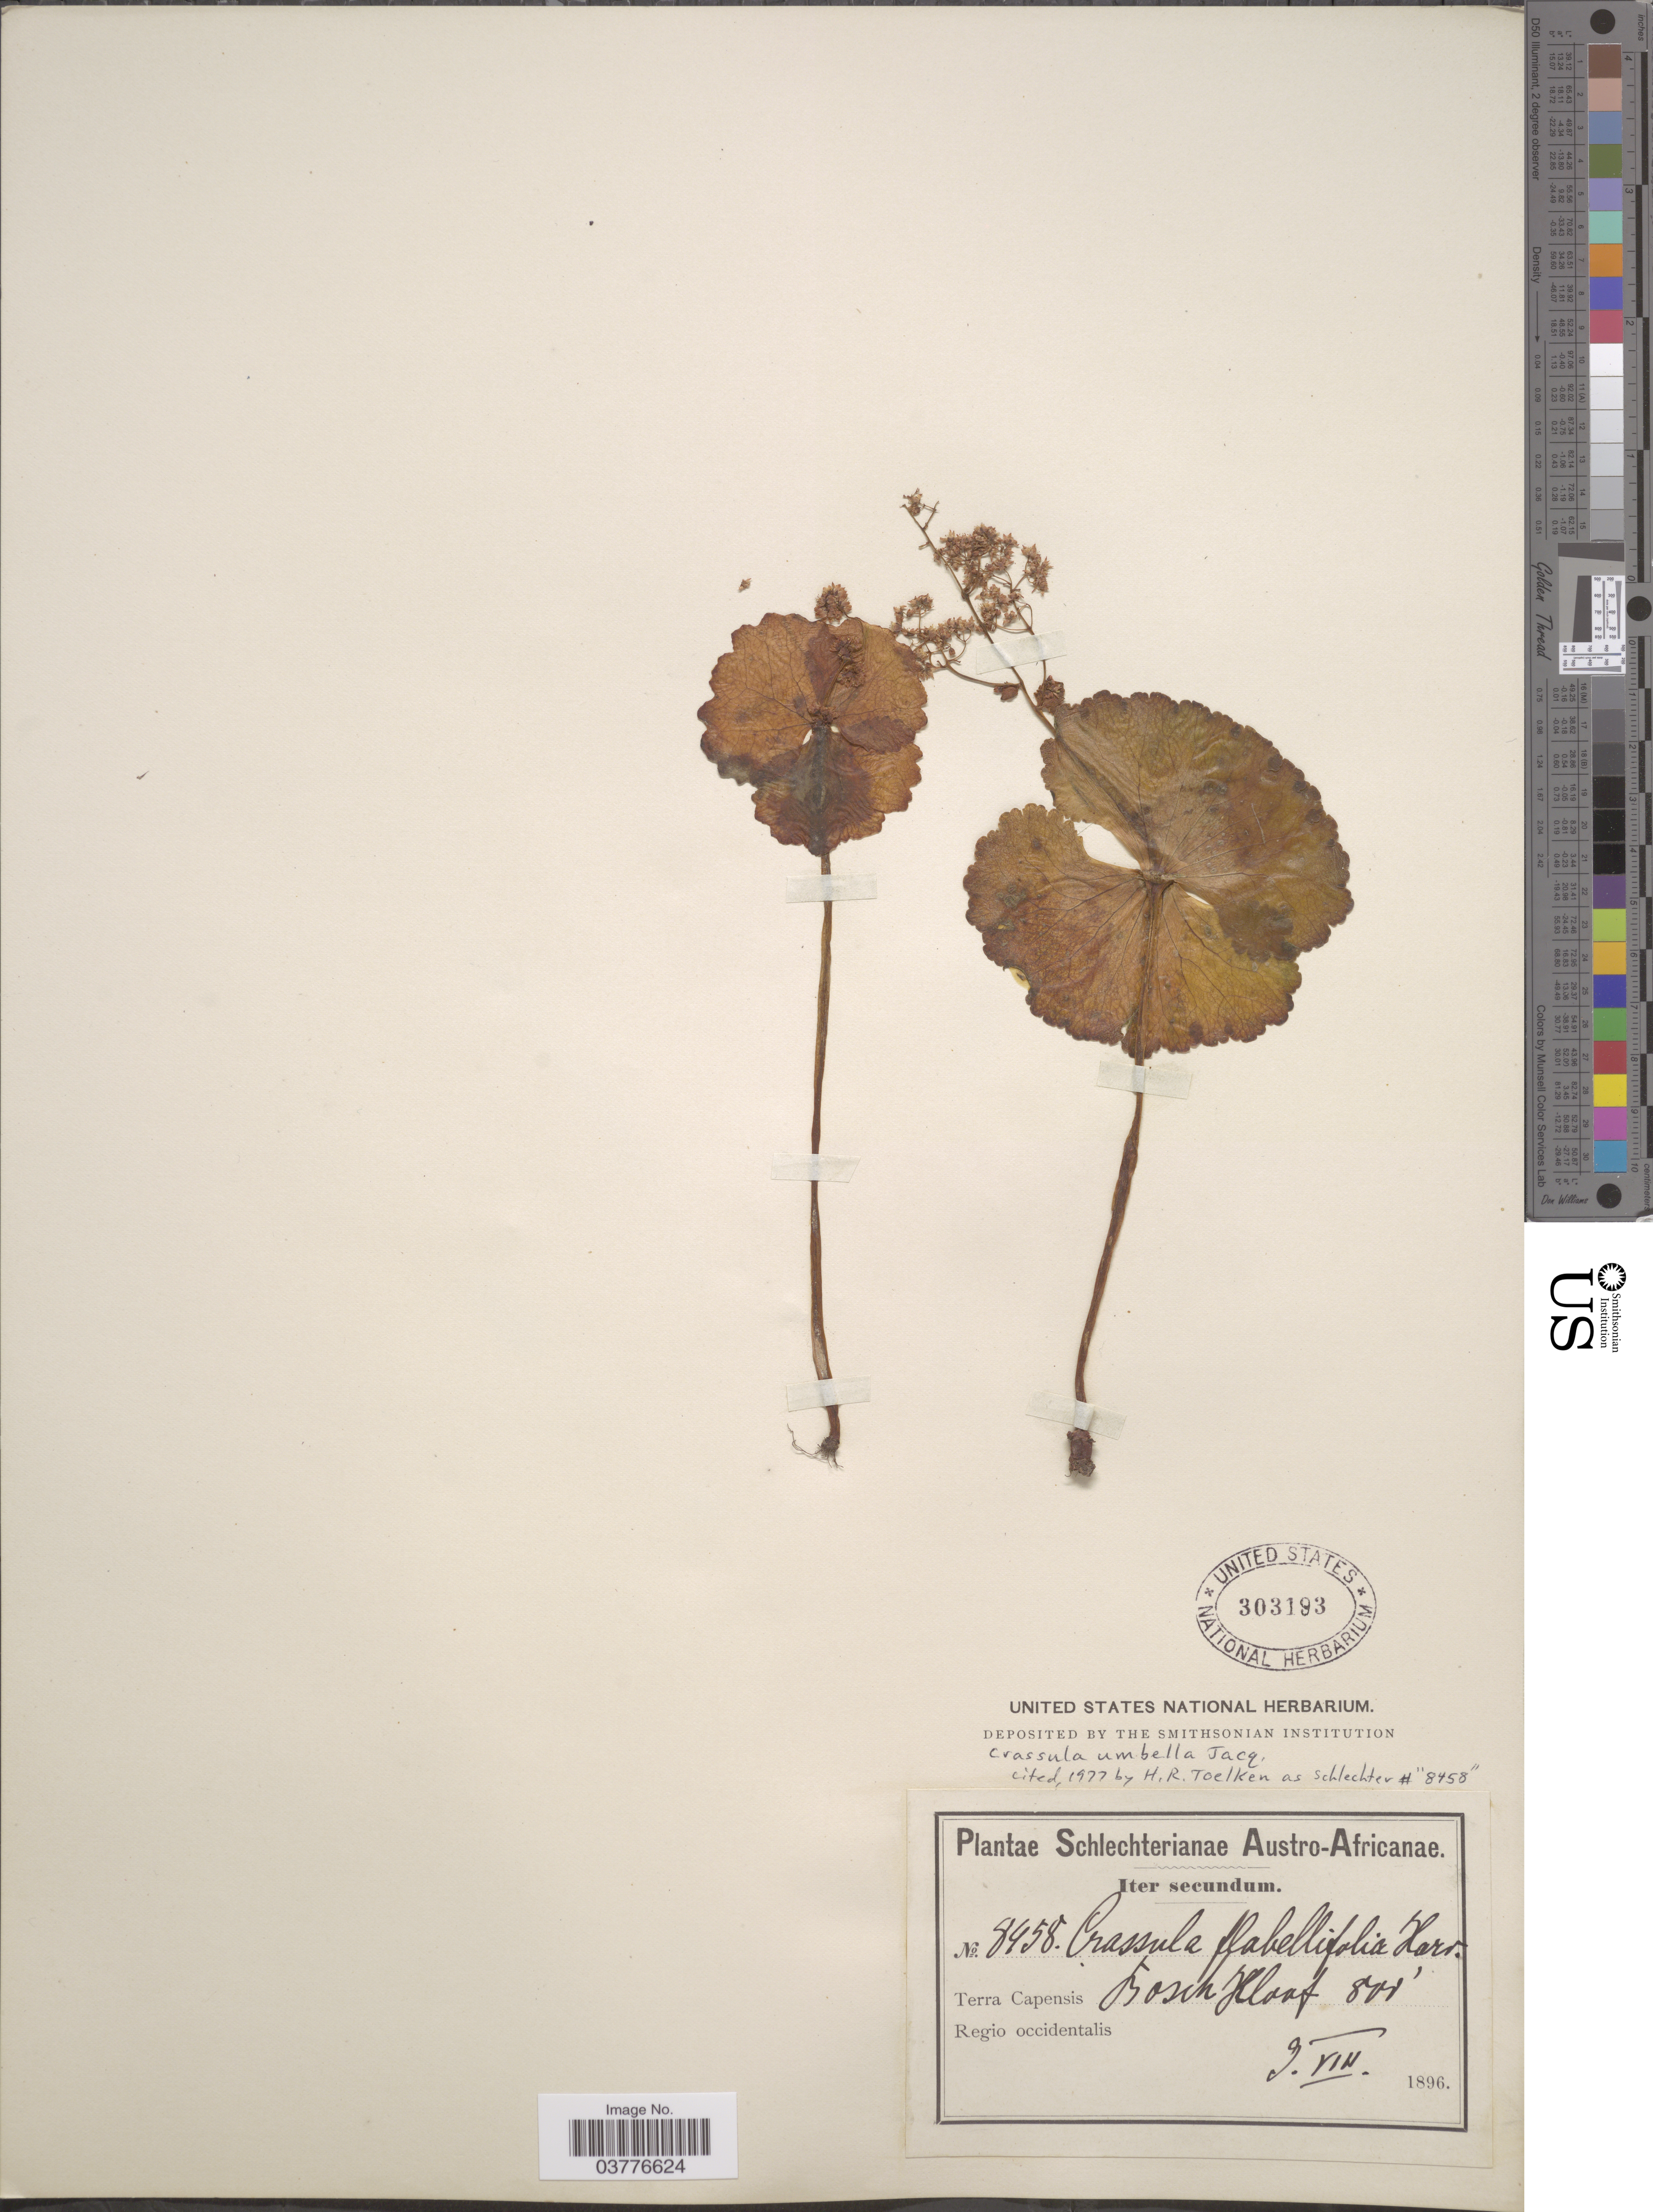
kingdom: Plantae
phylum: Tracheophyta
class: Magnoliopsida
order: Saxifragales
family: Crassulaceae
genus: Crassula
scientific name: Crassula umbella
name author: Jacq.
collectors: Schlechter, --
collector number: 8958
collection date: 1896-08-03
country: South Africa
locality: Austro-Africanae. Terra Capensis. Bosch Kloof. Regio occidentalis.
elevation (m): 244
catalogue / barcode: US 303193